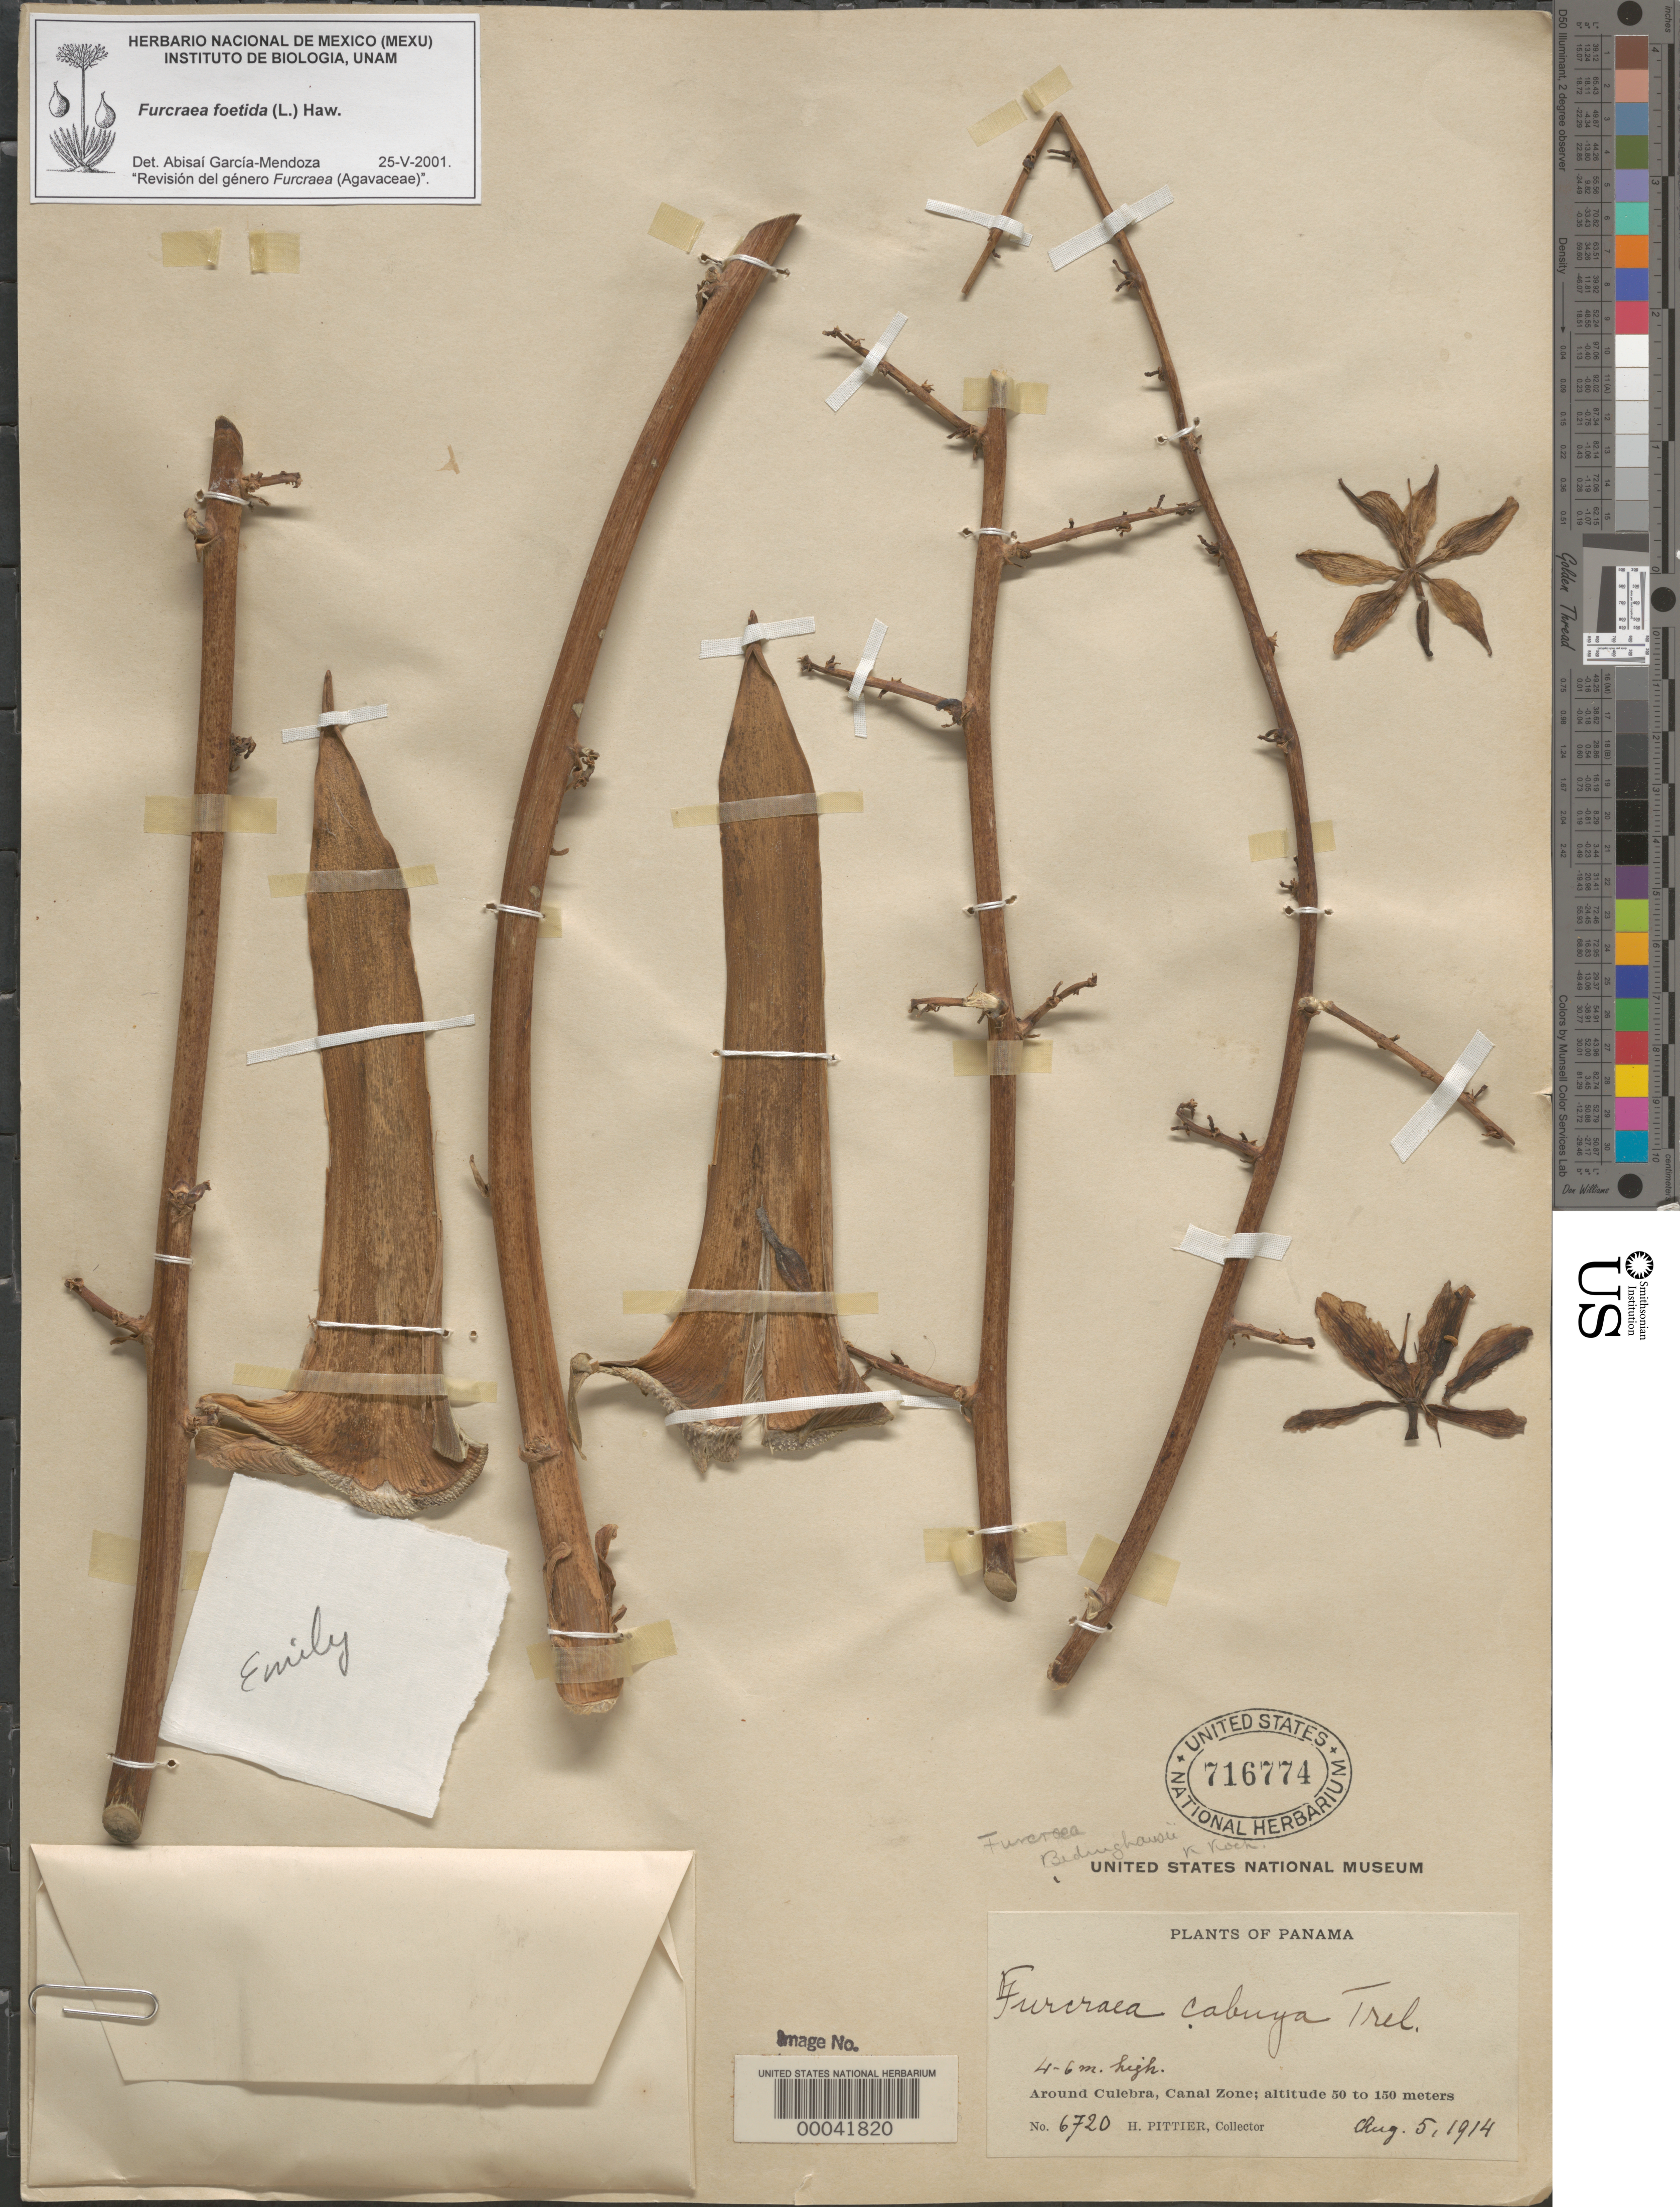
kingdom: Plantae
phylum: Tracheophyta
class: Liliopsida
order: Asparagales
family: Asparagaceae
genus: Furcraea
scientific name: Furcraea foetida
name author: (L.) Haw.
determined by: García-Mendoza, A.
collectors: H. F. Pittier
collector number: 6720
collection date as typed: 05 Aug 1914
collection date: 1914-08-05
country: Panama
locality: Around Culebra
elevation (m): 50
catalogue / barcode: US 716774